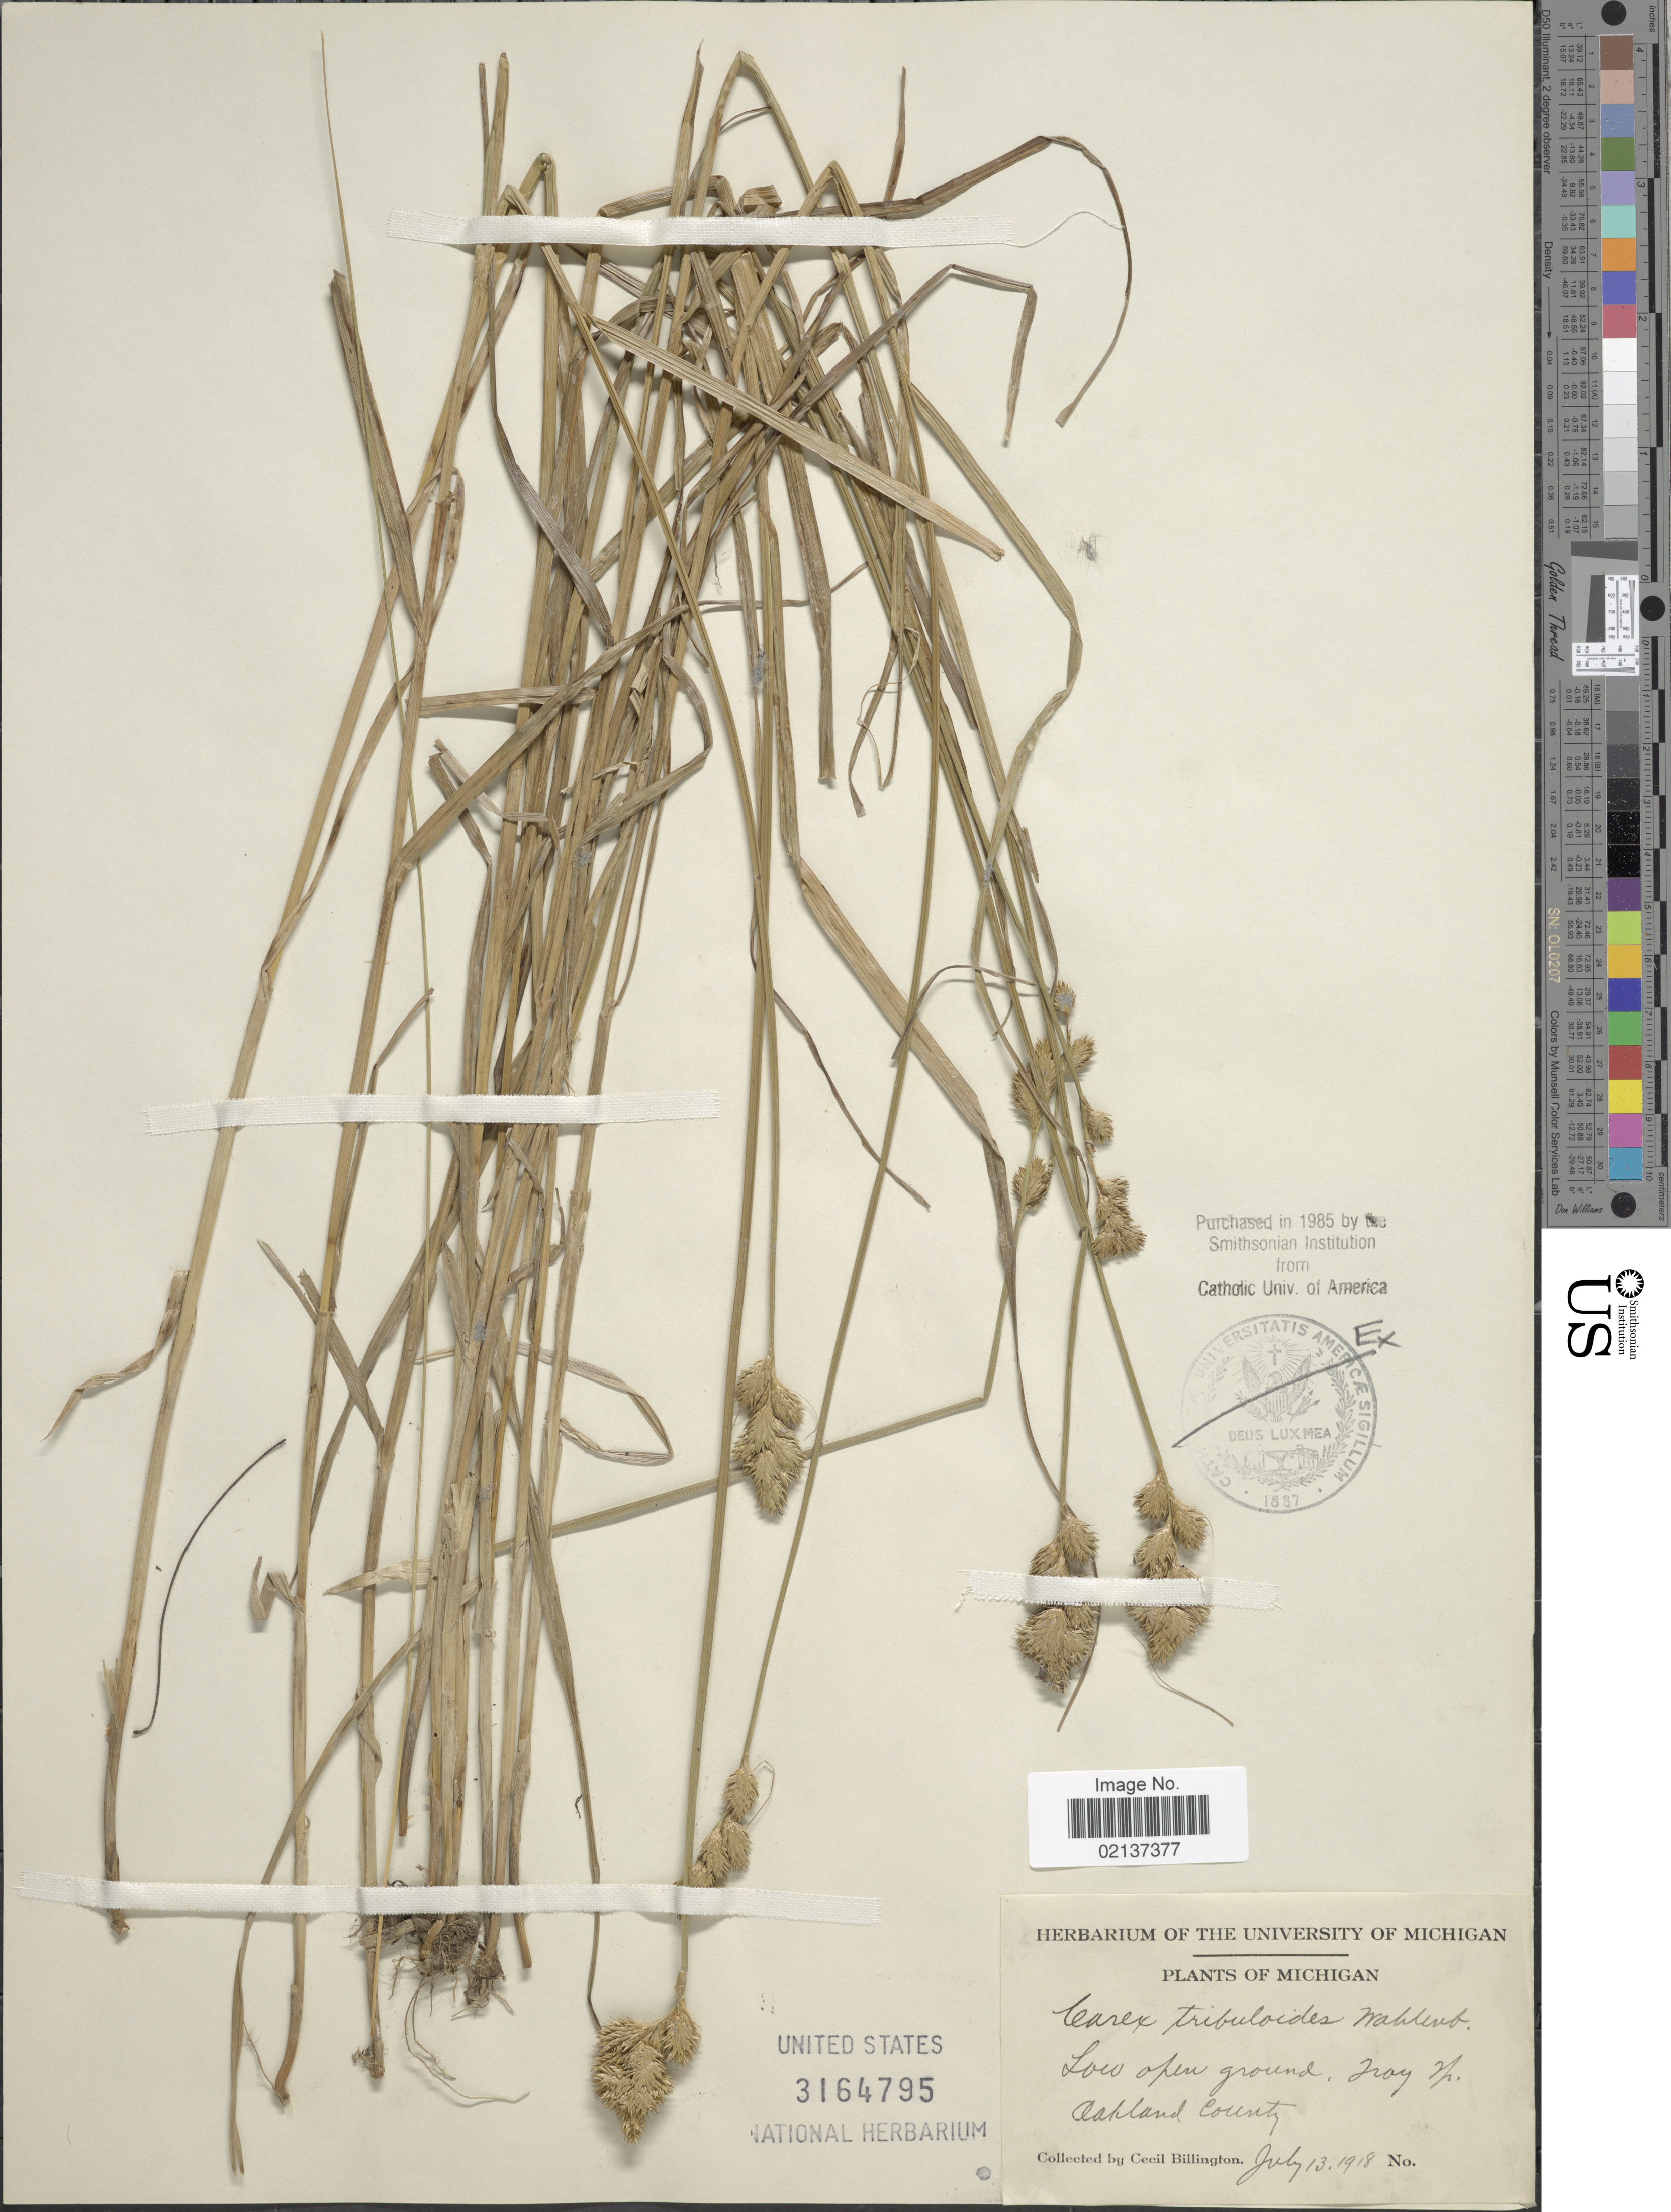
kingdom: Plantae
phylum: Tracheophyta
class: Liliopsida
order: Poales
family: Cyperaceae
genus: Carex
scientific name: Carex tribuloides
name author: Wahlenb.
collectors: C. Billington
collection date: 1918-07-13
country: United States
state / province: Michigan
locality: Troy Tp, Oakland County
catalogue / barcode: US 3164795